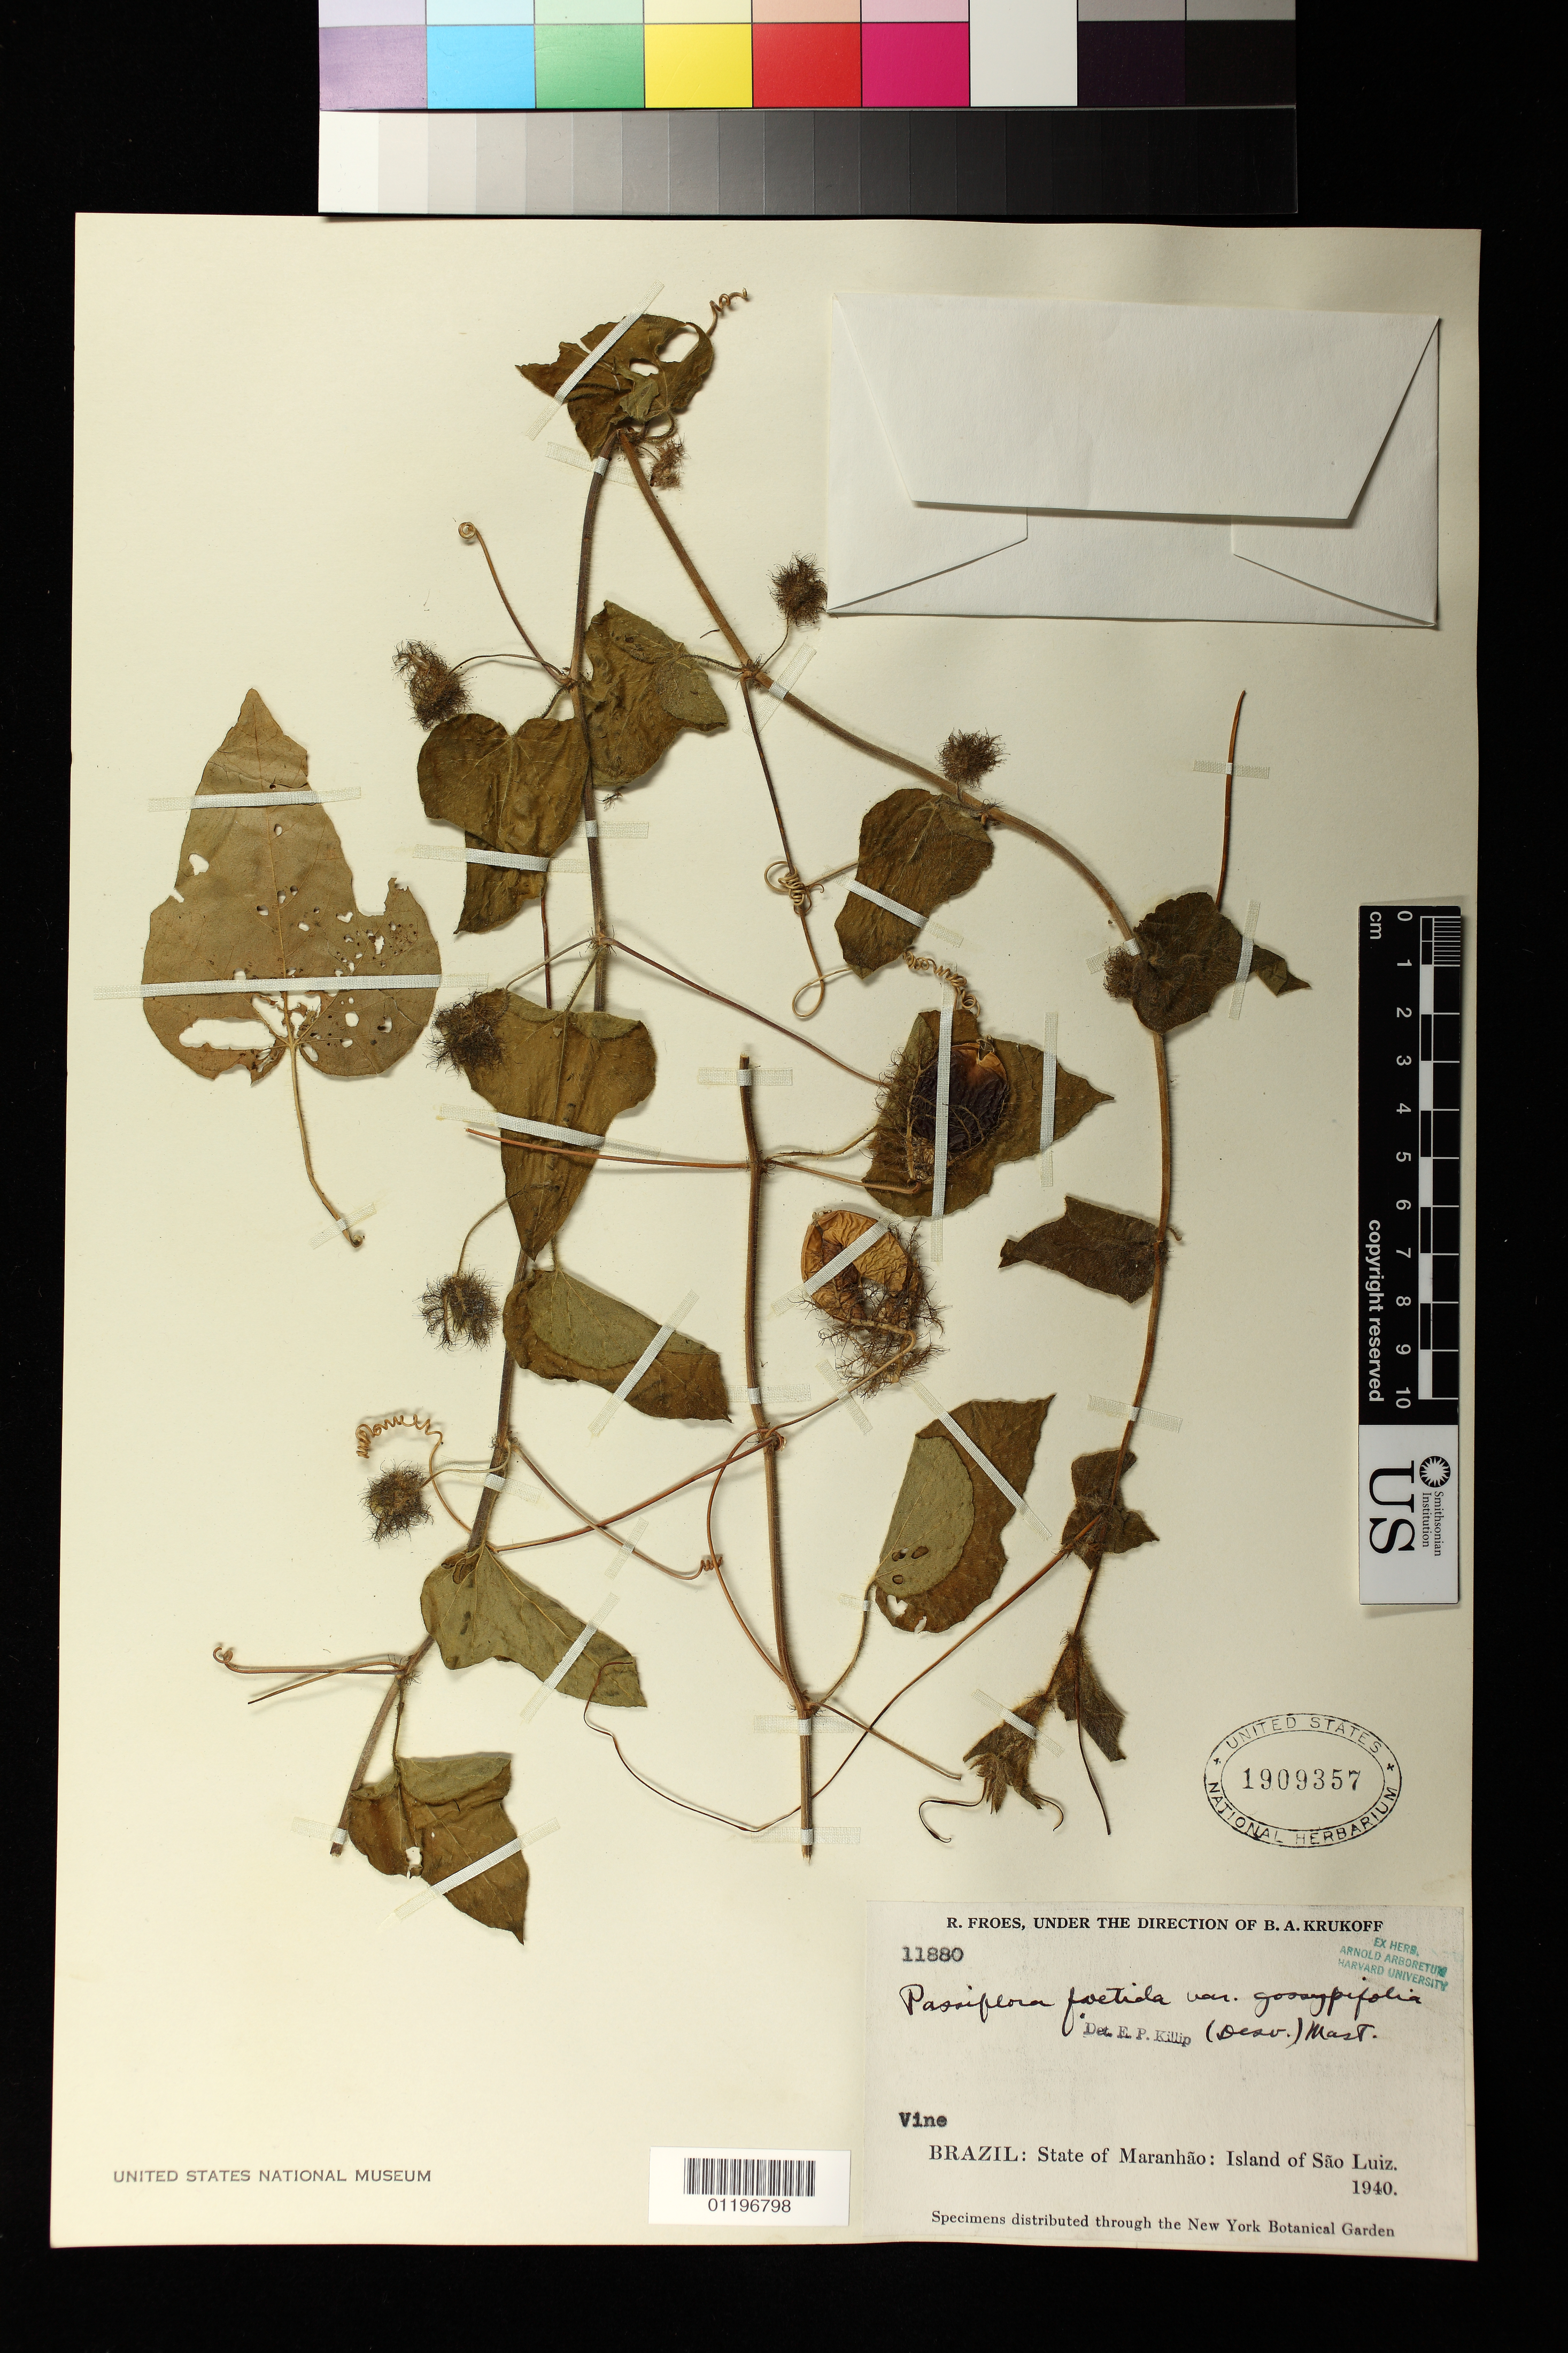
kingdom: Plantae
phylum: Tracheophyta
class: Magnoliopsida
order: Malpighiales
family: Passifloraceae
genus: Passiflora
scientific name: Passiflora foetida var. gossypiifolia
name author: (Desv.) Mast.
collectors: R. L. Fróes & B. A. Krukoff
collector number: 11880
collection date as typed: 1940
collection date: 1940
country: Brazil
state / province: Maranhão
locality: State of Maranhão: Island of São Luiz.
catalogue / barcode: US 1909357